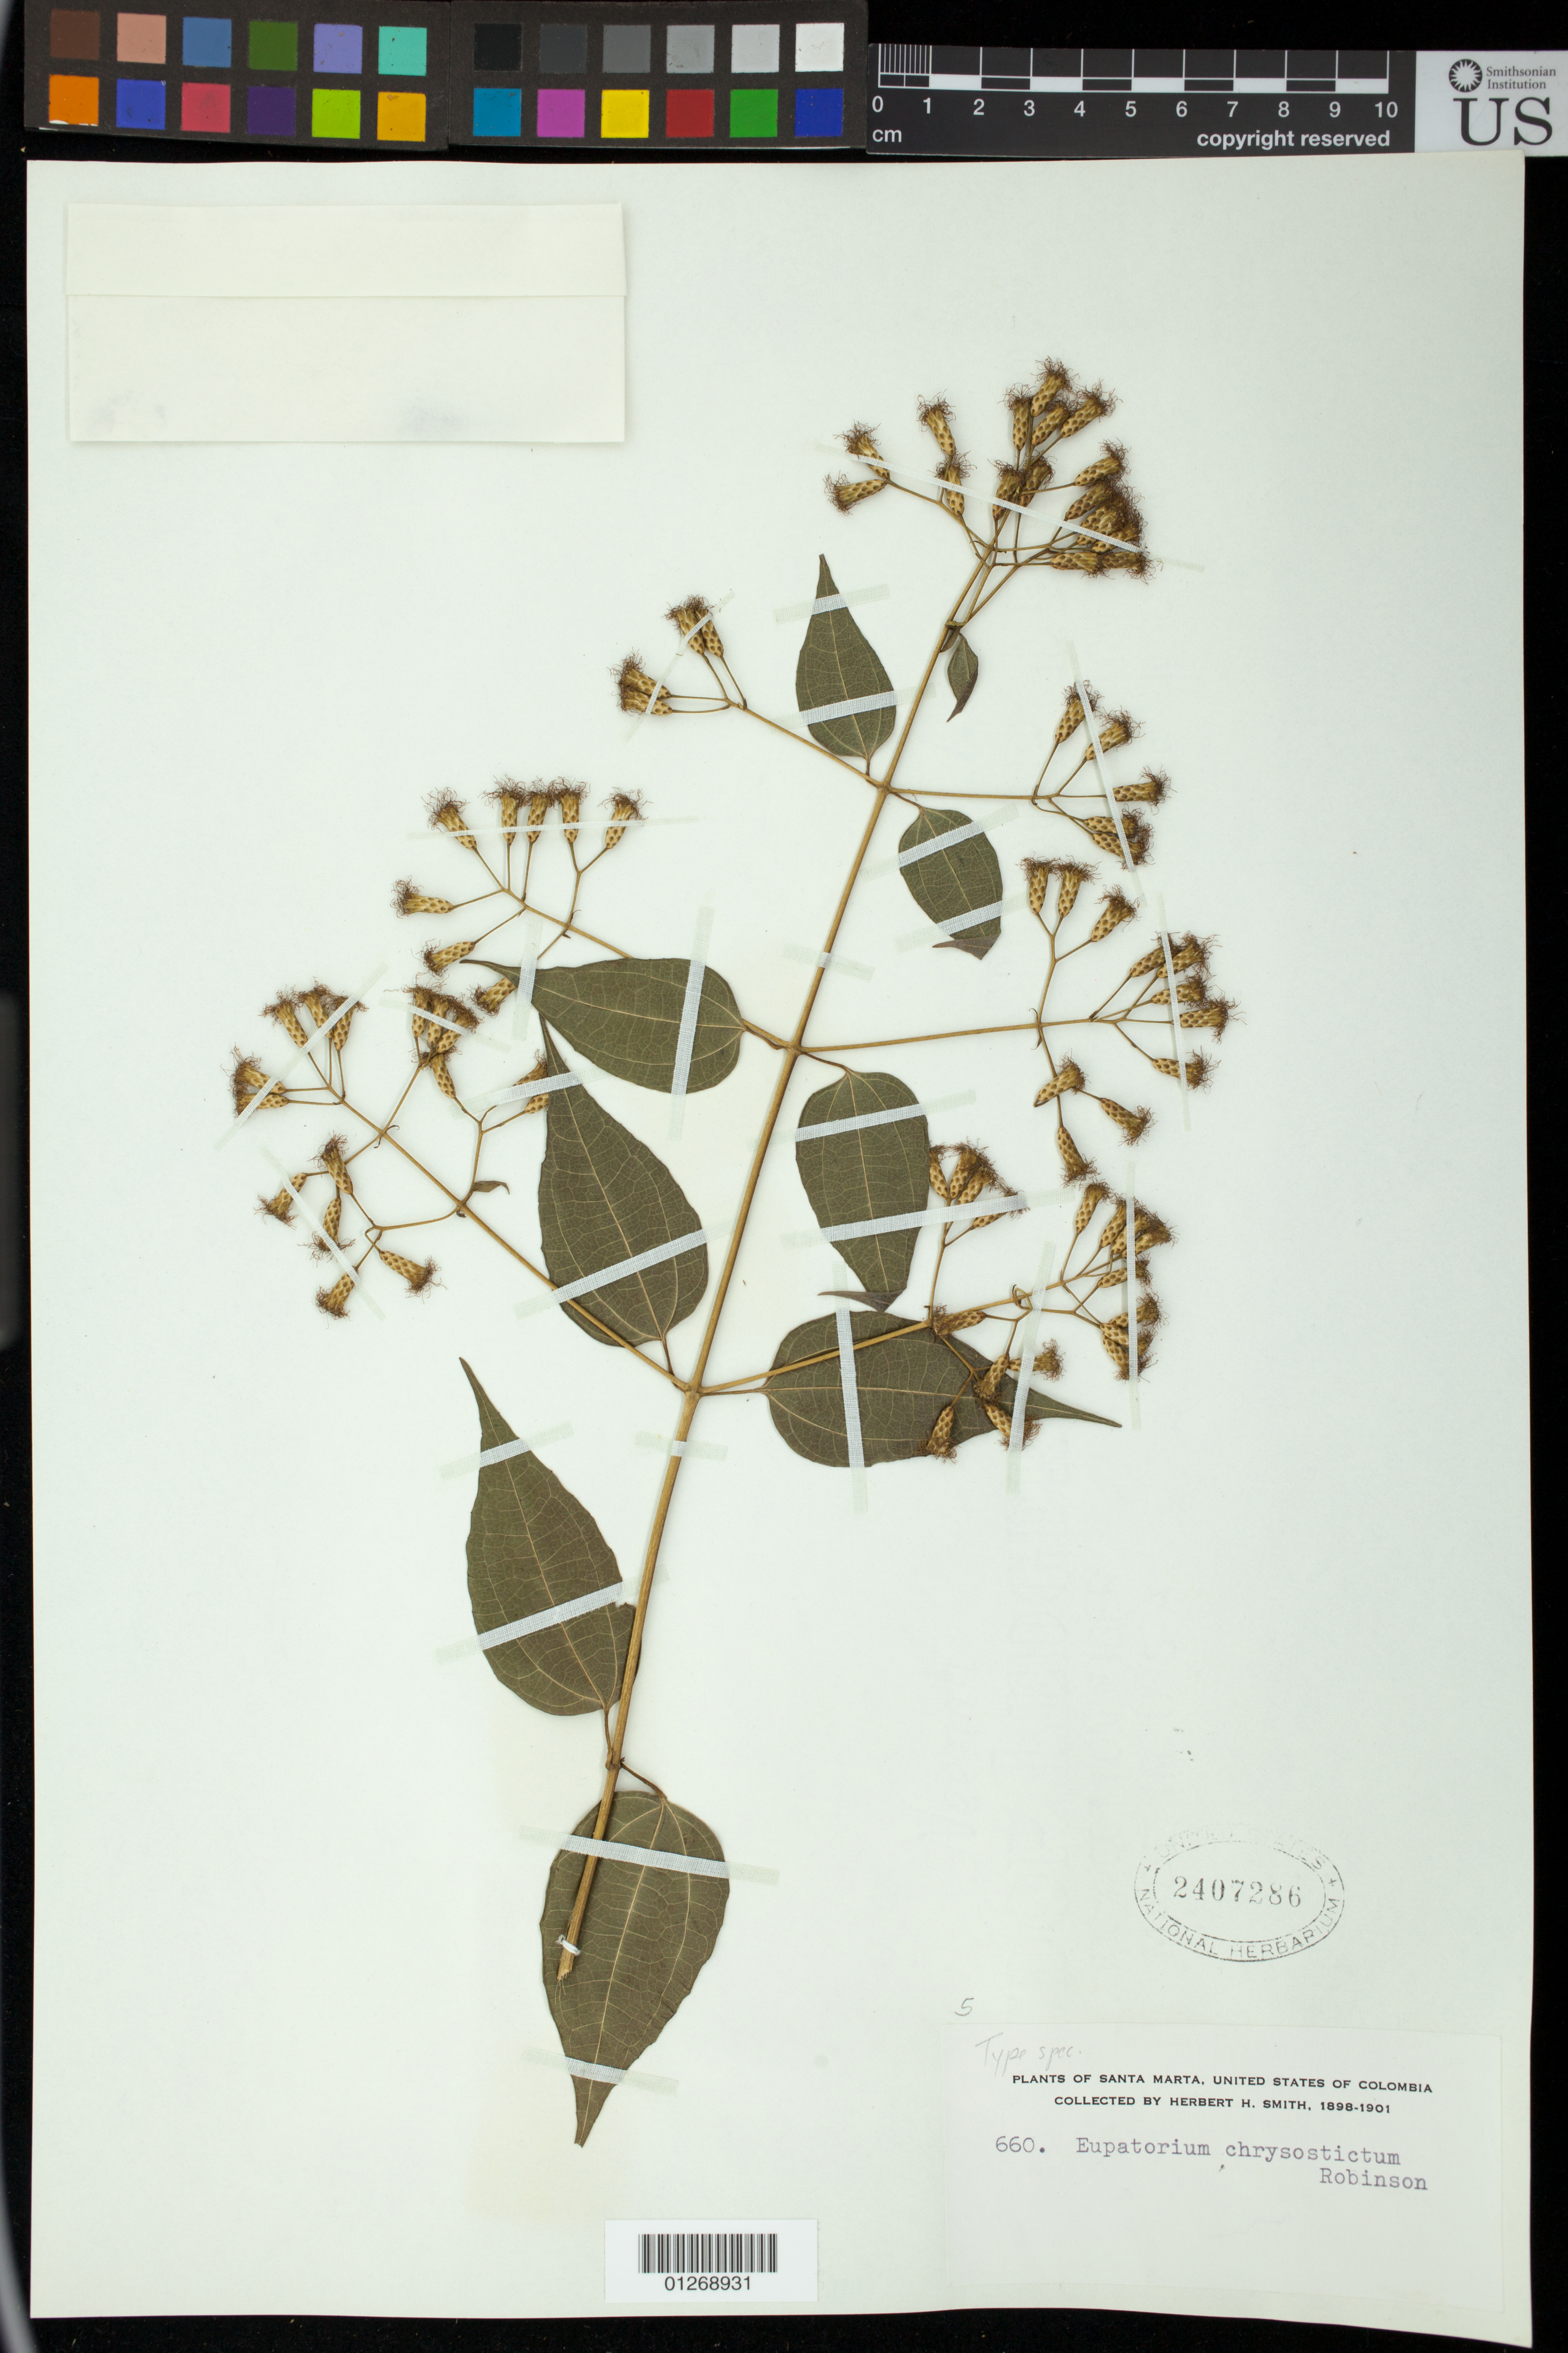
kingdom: Plantae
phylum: Tracheophyta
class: Magnoliopsida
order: Asterales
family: Asteraceae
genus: Eupatorium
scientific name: Eupatorium chrysostictum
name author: B.L. Rob.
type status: Isotype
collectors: Herbert H. Smith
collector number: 660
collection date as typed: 1898-1901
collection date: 1898/1901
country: Colombia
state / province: Magdalena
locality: Santa Marta.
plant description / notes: Protologue, "COLOMBIA: Las Nubes near Santa Marta, alt. 1372 m., 7 Feb., expedition of 1898-'99, H.H. Smith, no. 660 (TYPE Gr.)." [Note that label on this US specimen bears minimal collection data and may not be a duplicate of the holotype.]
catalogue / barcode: US 2407286